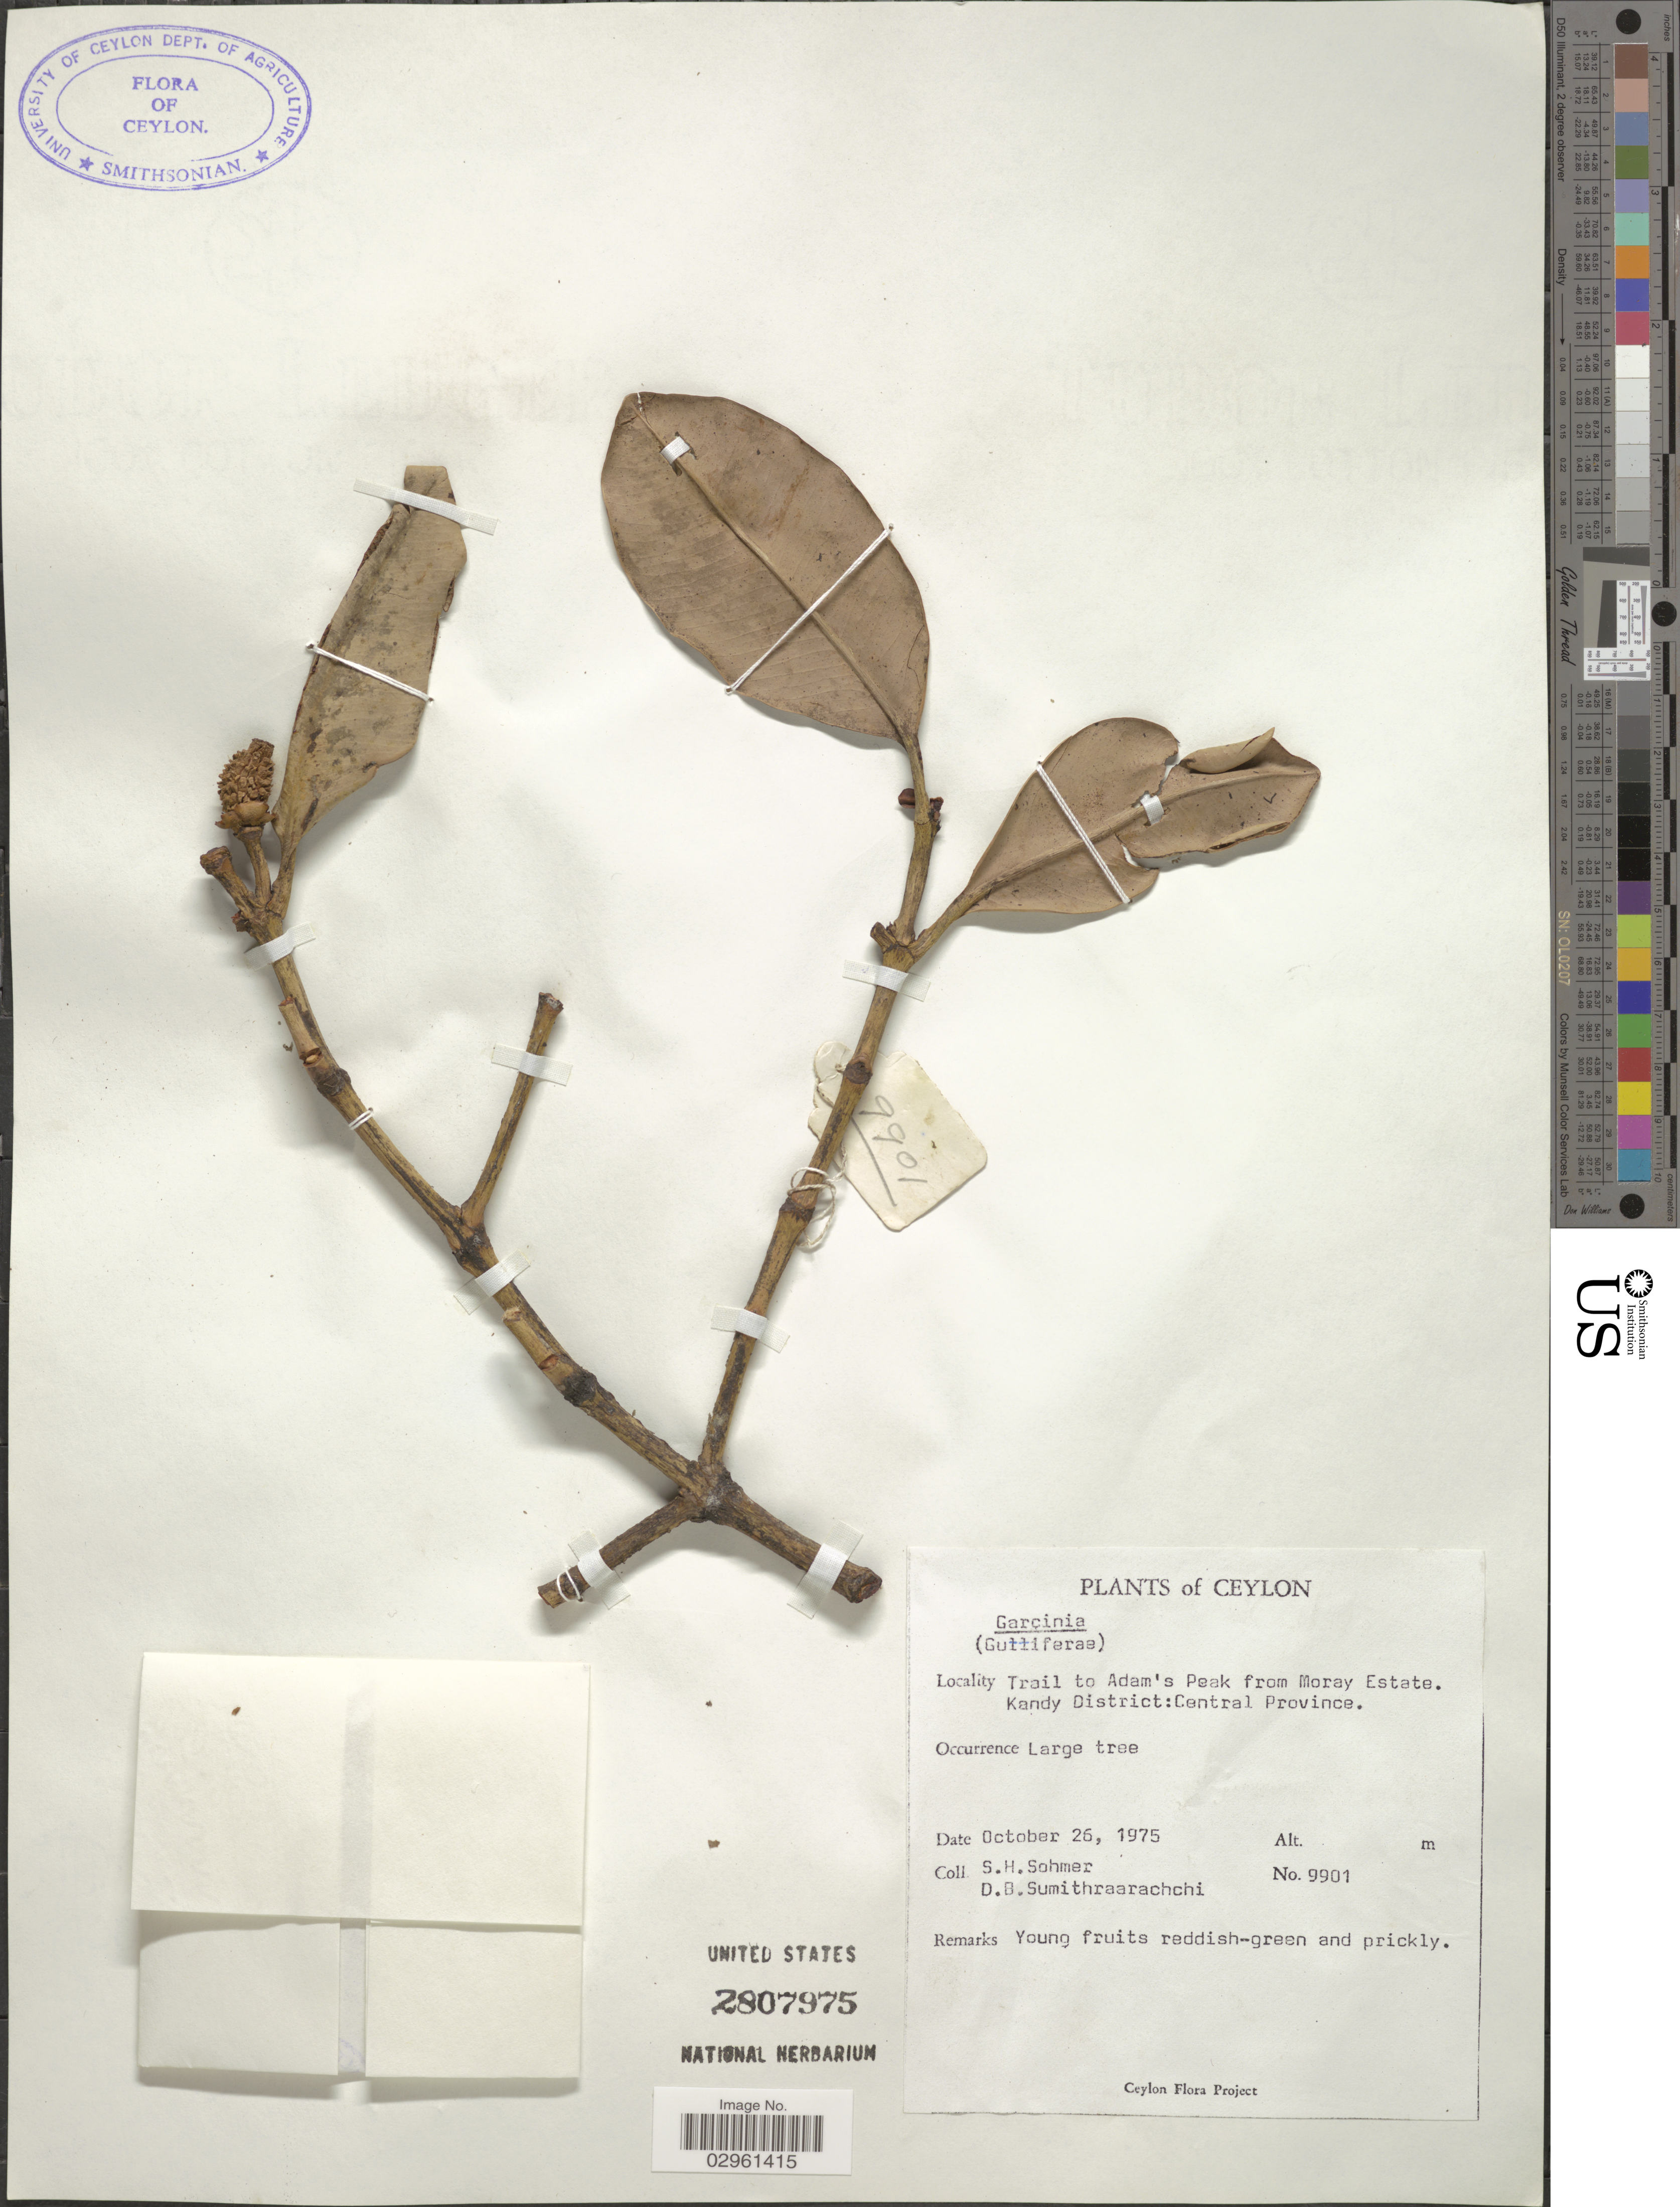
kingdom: Plantae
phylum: Tracheophyta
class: Magnoliopsida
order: Malpighiales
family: Clusiaceae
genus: Garcinia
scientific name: Garcinia sp.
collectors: S. H. Sohmer & D. B. Sumithraarachchi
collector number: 9901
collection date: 1975-10-26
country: Sri Lanka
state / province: Central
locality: Ceylon, trail to Adam's Peak from Moray Estate. Kandy District.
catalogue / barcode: US 2807975